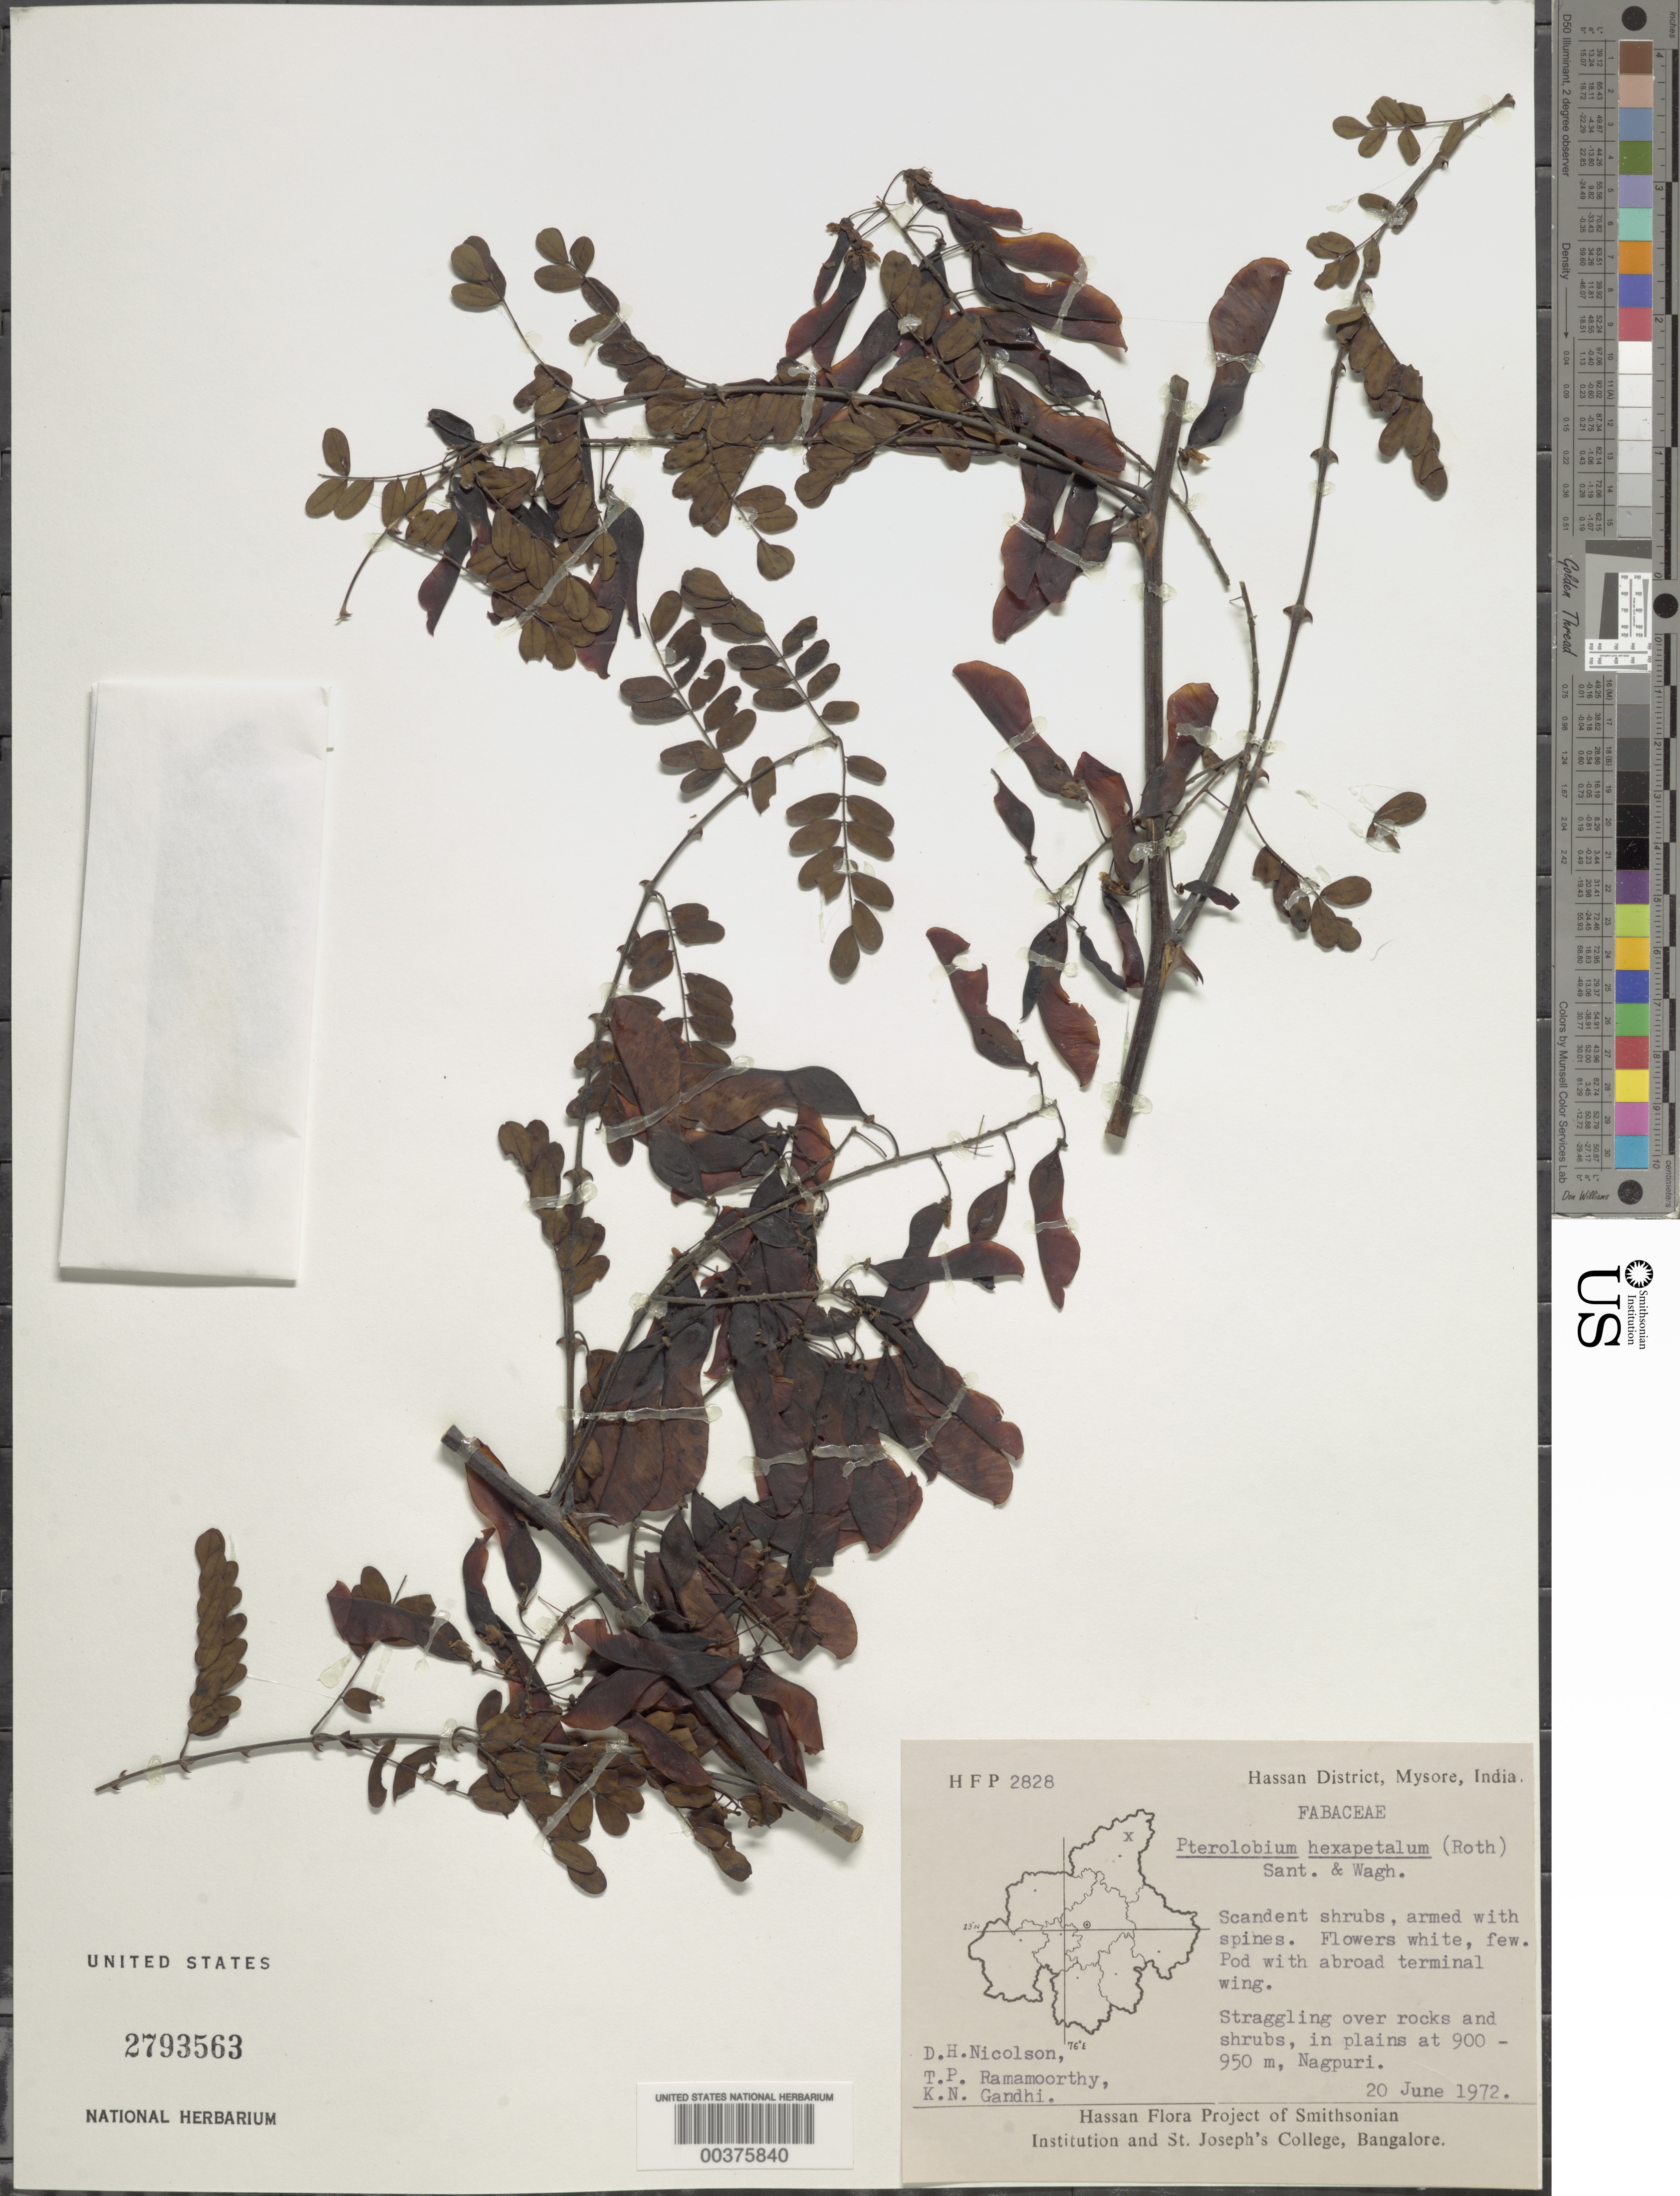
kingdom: Plantae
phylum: Tracheophyta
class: Magnoliopsida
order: Fabales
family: Fabaceae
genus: Pterolobium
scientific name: Pterolobium hexapetalum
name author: (Roth) Santapau & Wagh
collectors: D. H. Nicolson, T. P. Ramamoorthy & K. N. Gandhi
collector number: Hfp2828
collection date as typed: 20 Jun 1972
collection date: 1972-06-20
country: India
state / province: Karnataka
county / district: Hassan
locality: Nagpuri, mysore state [mysore state = karnataka.]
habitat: Over rocks and shrubs, in plains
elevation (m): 900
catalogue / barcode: US 2793563